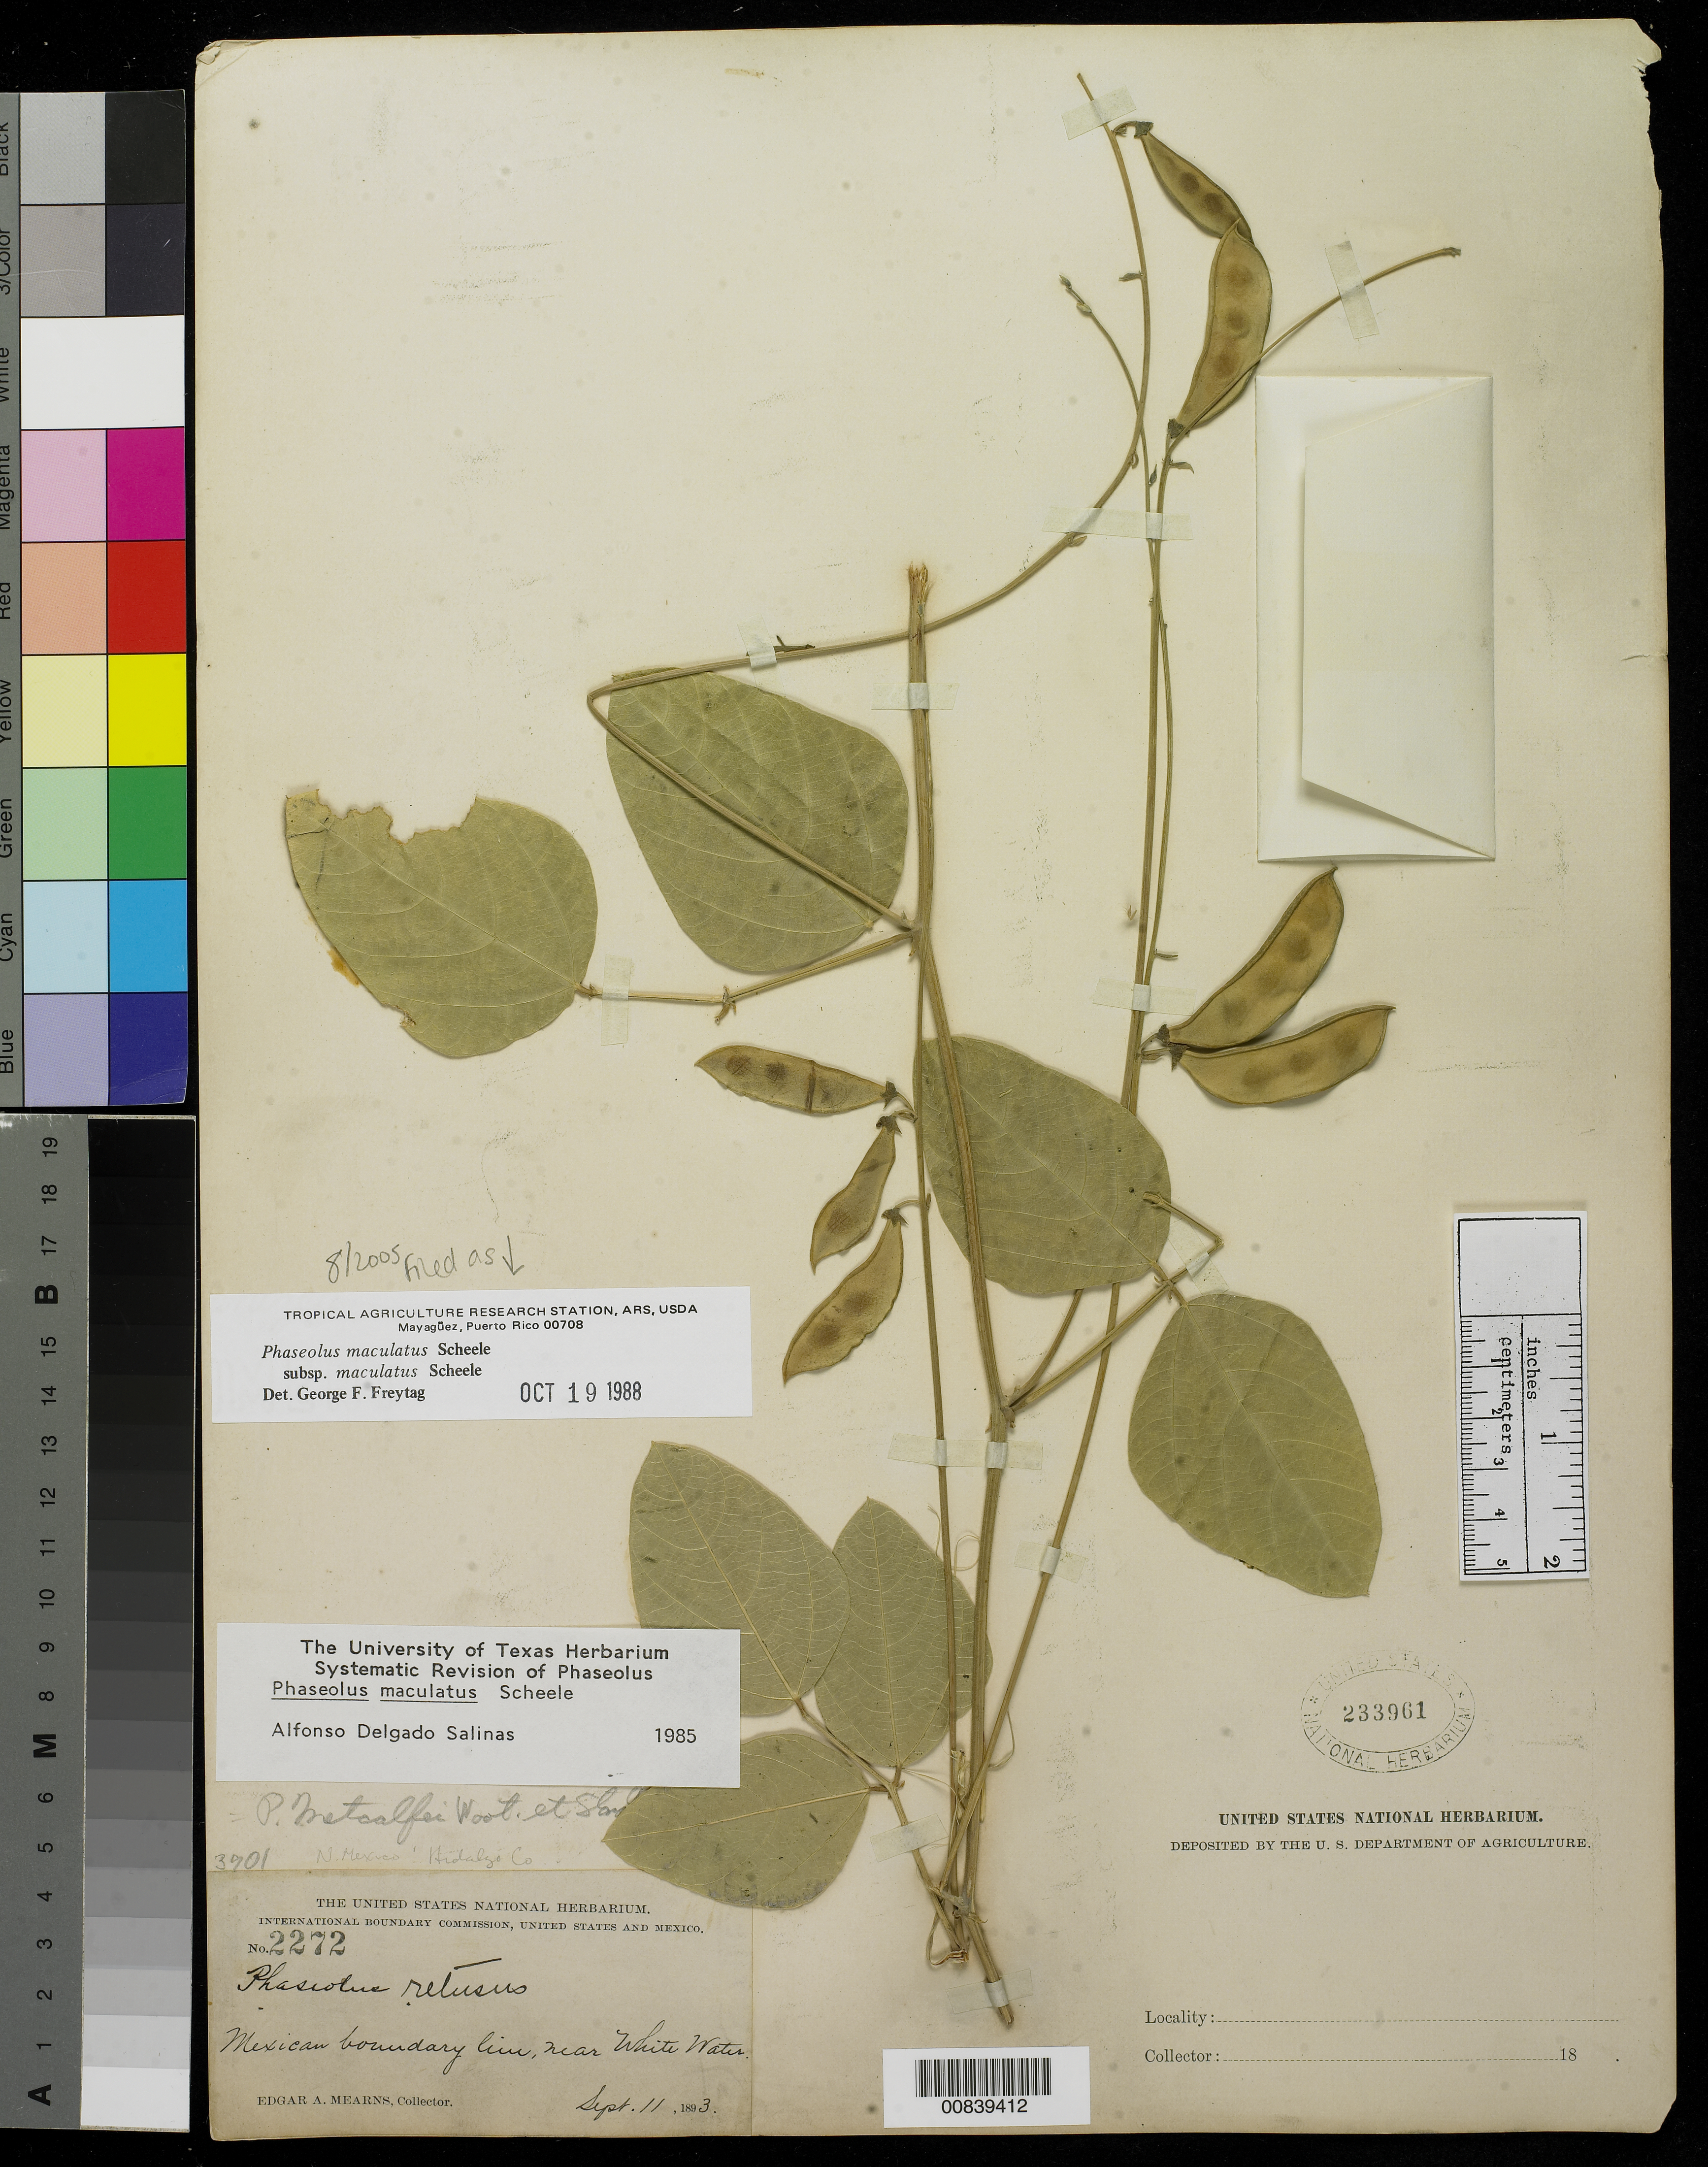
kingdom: Plantae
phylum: Tracheophyta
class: Magnoliopsida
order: Fabales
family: Fabaceae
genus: Phaseolus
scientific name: Phaseolus maculatus subsp. maculatus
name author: Scheele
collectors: E. A. Mearns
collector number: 2272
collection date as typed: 11 Sep 1893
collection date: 1893-09-11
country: United States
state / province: New Mexico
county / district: Hidalgo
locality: Mexican Boundary Line, near White Water.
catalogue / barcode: US 233961